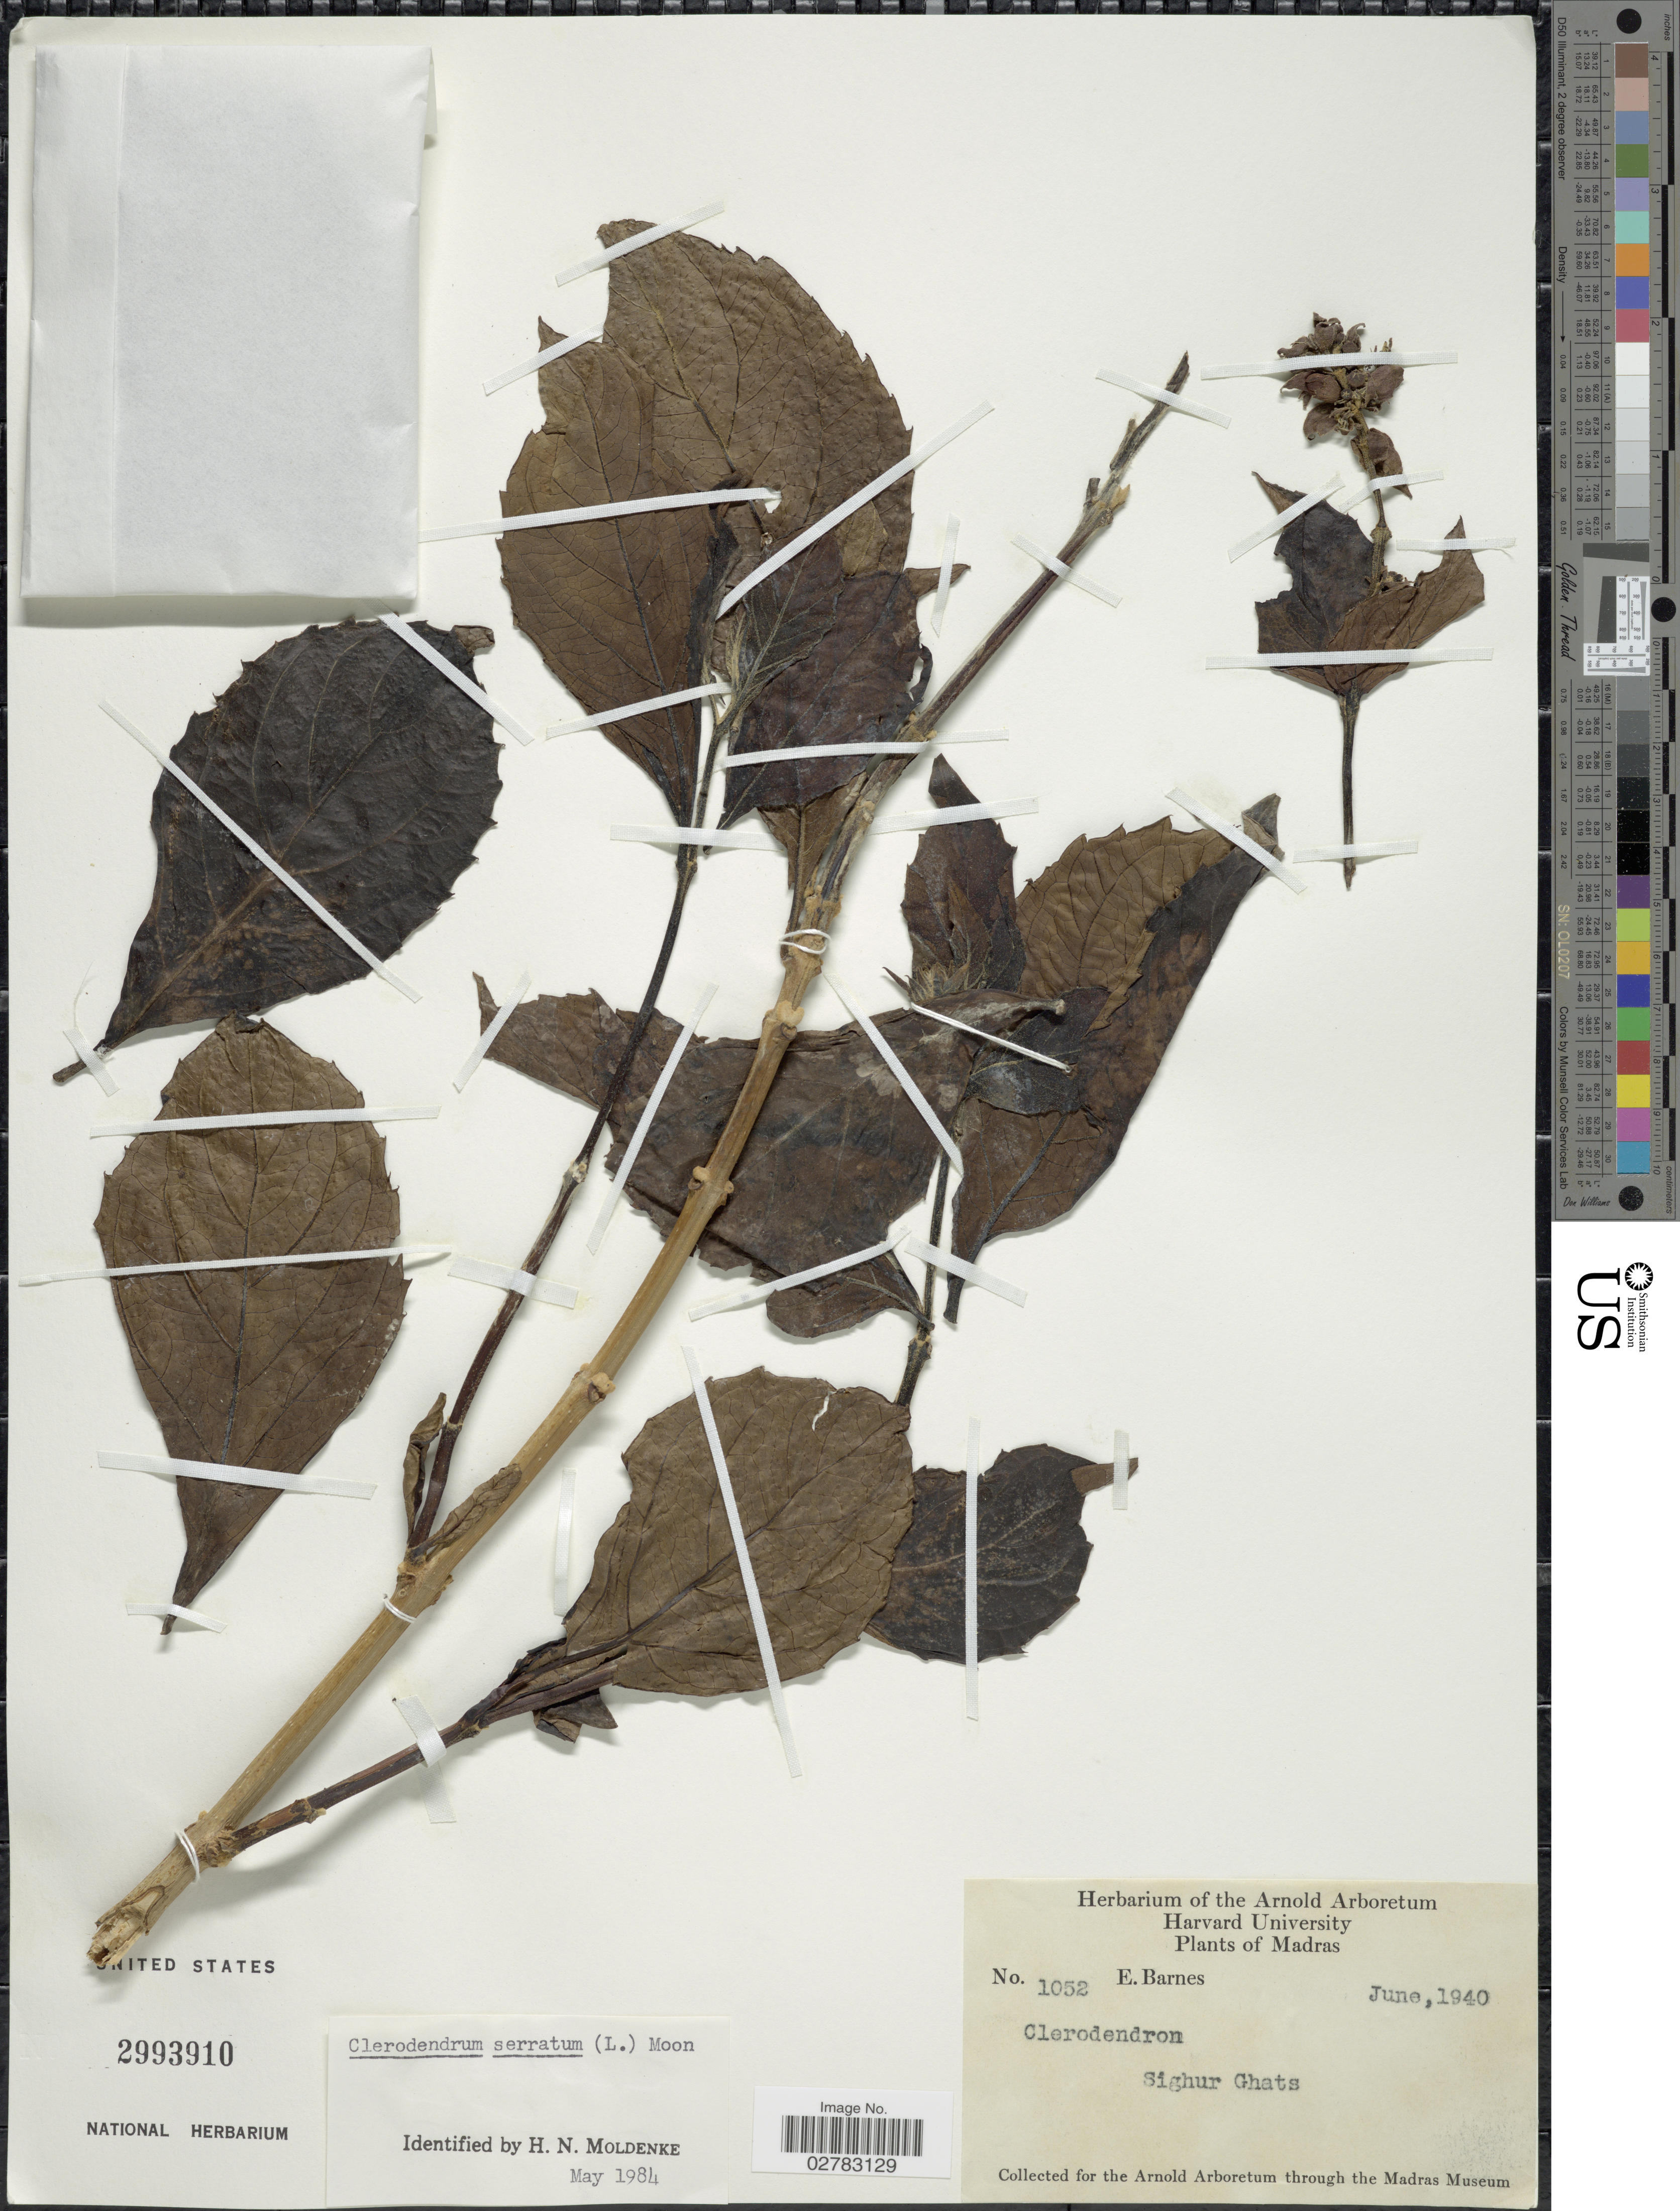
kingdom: Plantae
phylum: Tracheophyta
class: Magnoliopsida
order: Lamiales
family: Lamiaceae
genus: Clerodendrum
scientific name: Clerodendrum serratum var. serratum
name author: (L.) Moon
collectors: E. Barnes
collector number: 1052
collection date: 1940-06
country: India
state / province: Tamil Nadu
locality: Madras. Sighur Ghats.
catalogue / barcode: US 2993910